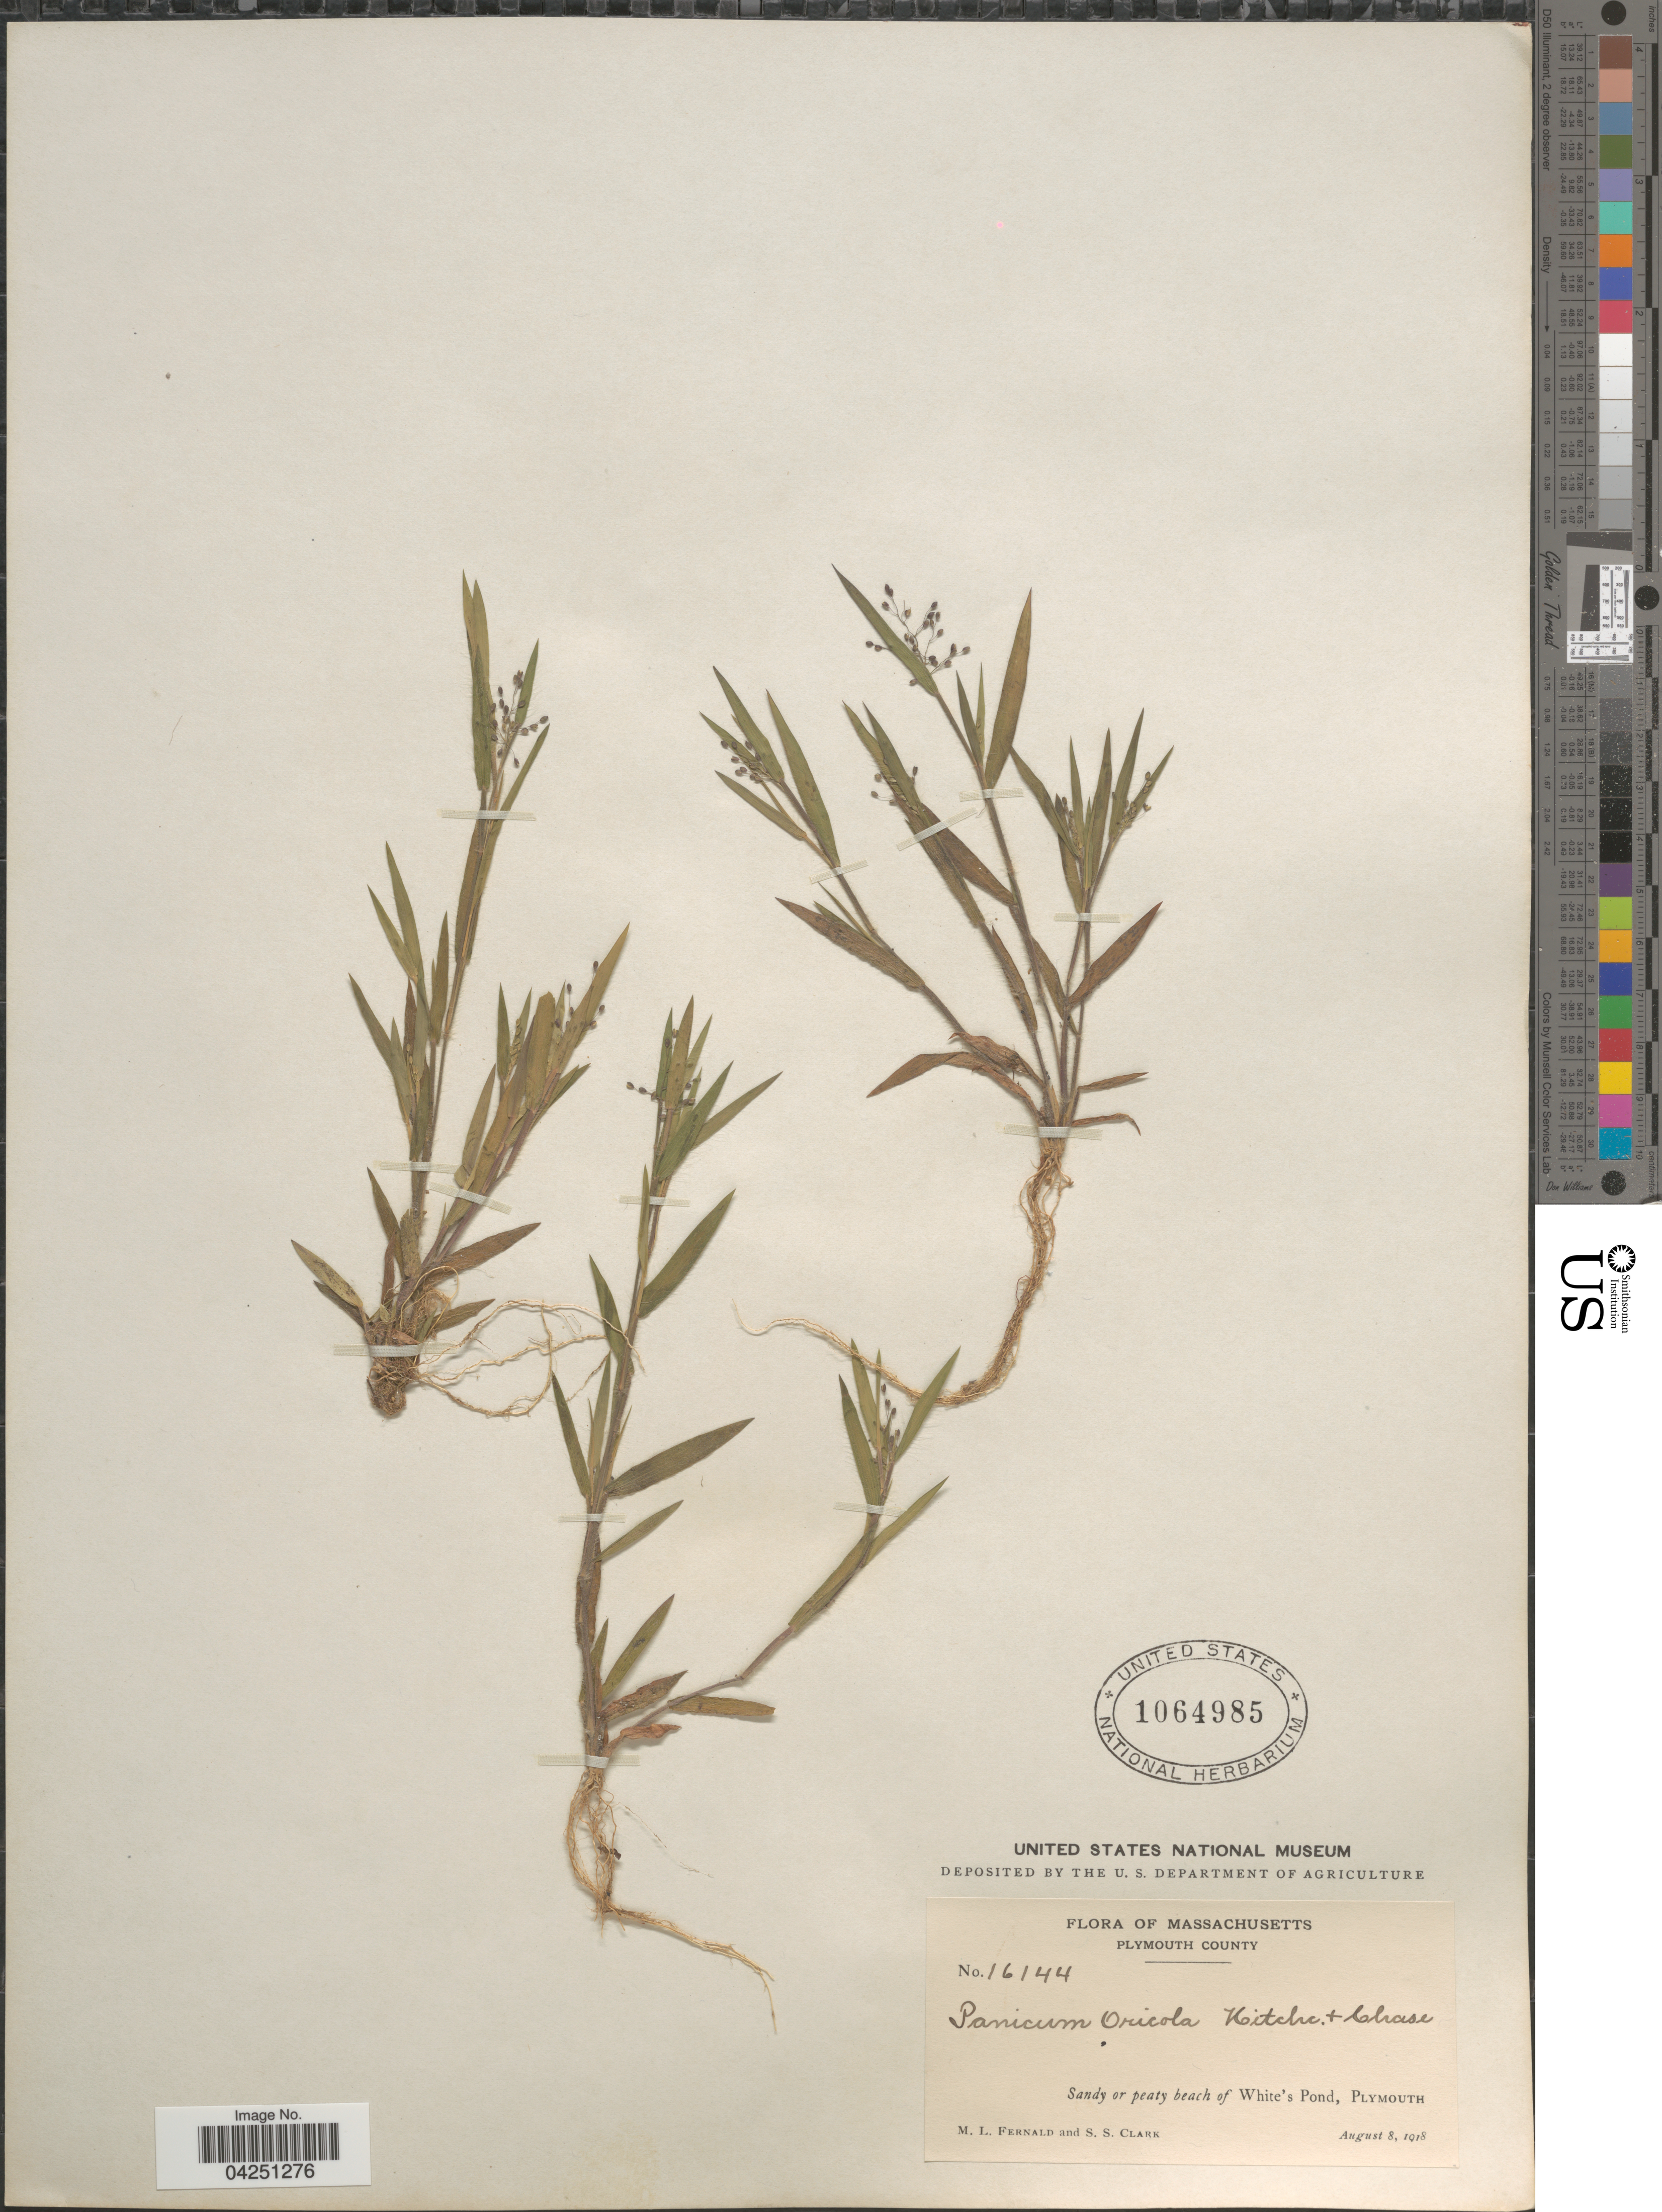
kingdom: Plantae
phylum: Tracheophyta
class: Liliopsida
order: Poales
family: Poaceae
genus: Dichanthelium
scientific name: Dichanthelium acuminatum var. acuminatum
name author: (Sw.) Gould & C.A. Clark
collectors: M. L. Fernald & S. S. Clark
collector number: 16144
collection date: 1918-08-08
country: United States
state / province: Massachusetts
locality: Plymouth County. Sandy or peaty beach of White's Pond, Plymouth.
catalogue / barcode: US 1064985